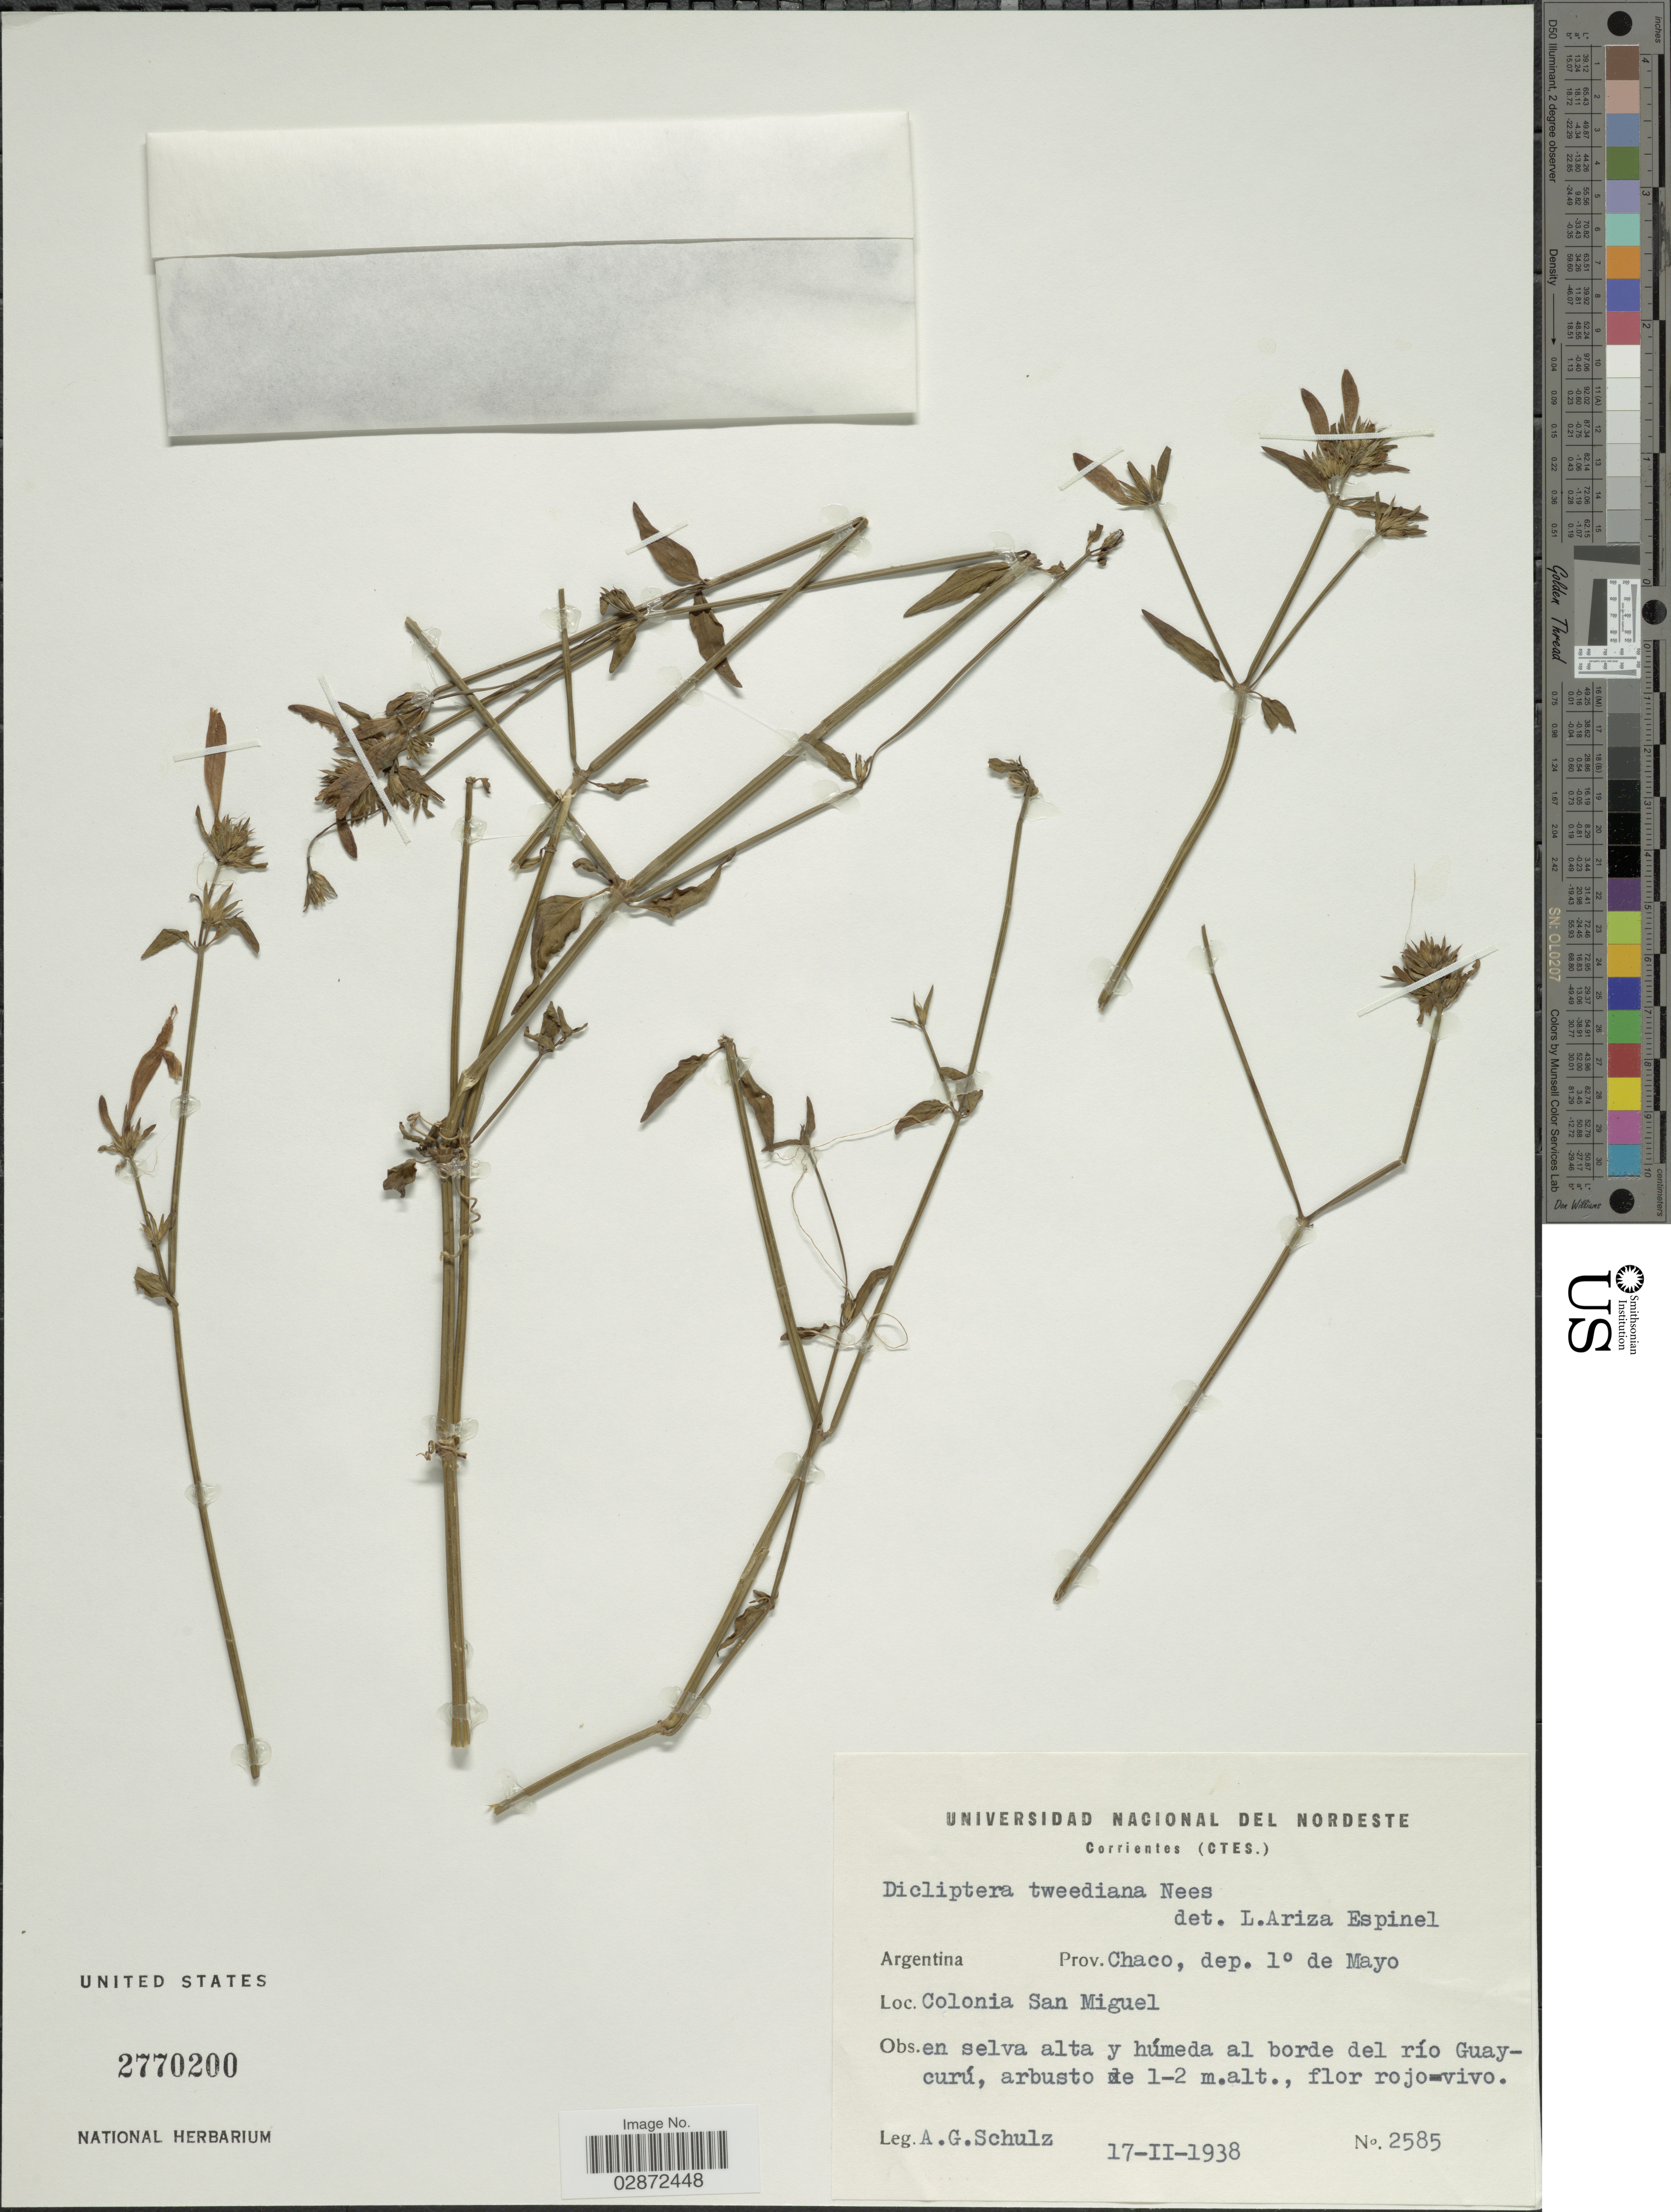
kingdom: Plantae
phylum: Tracheophyta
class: Magnoliopsida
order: Lamiales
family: Acanthaceae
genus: Dicliptera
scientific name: Dicliptera squarrosa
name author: Nees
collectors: A. G. Schulz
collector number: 2585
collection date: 1938-02-17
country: Argentina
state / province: Chaco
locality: Prov. Chaco, dep. 1° de Mayo. Colonia San Miguel.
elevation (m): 1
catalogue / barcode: US 2770200